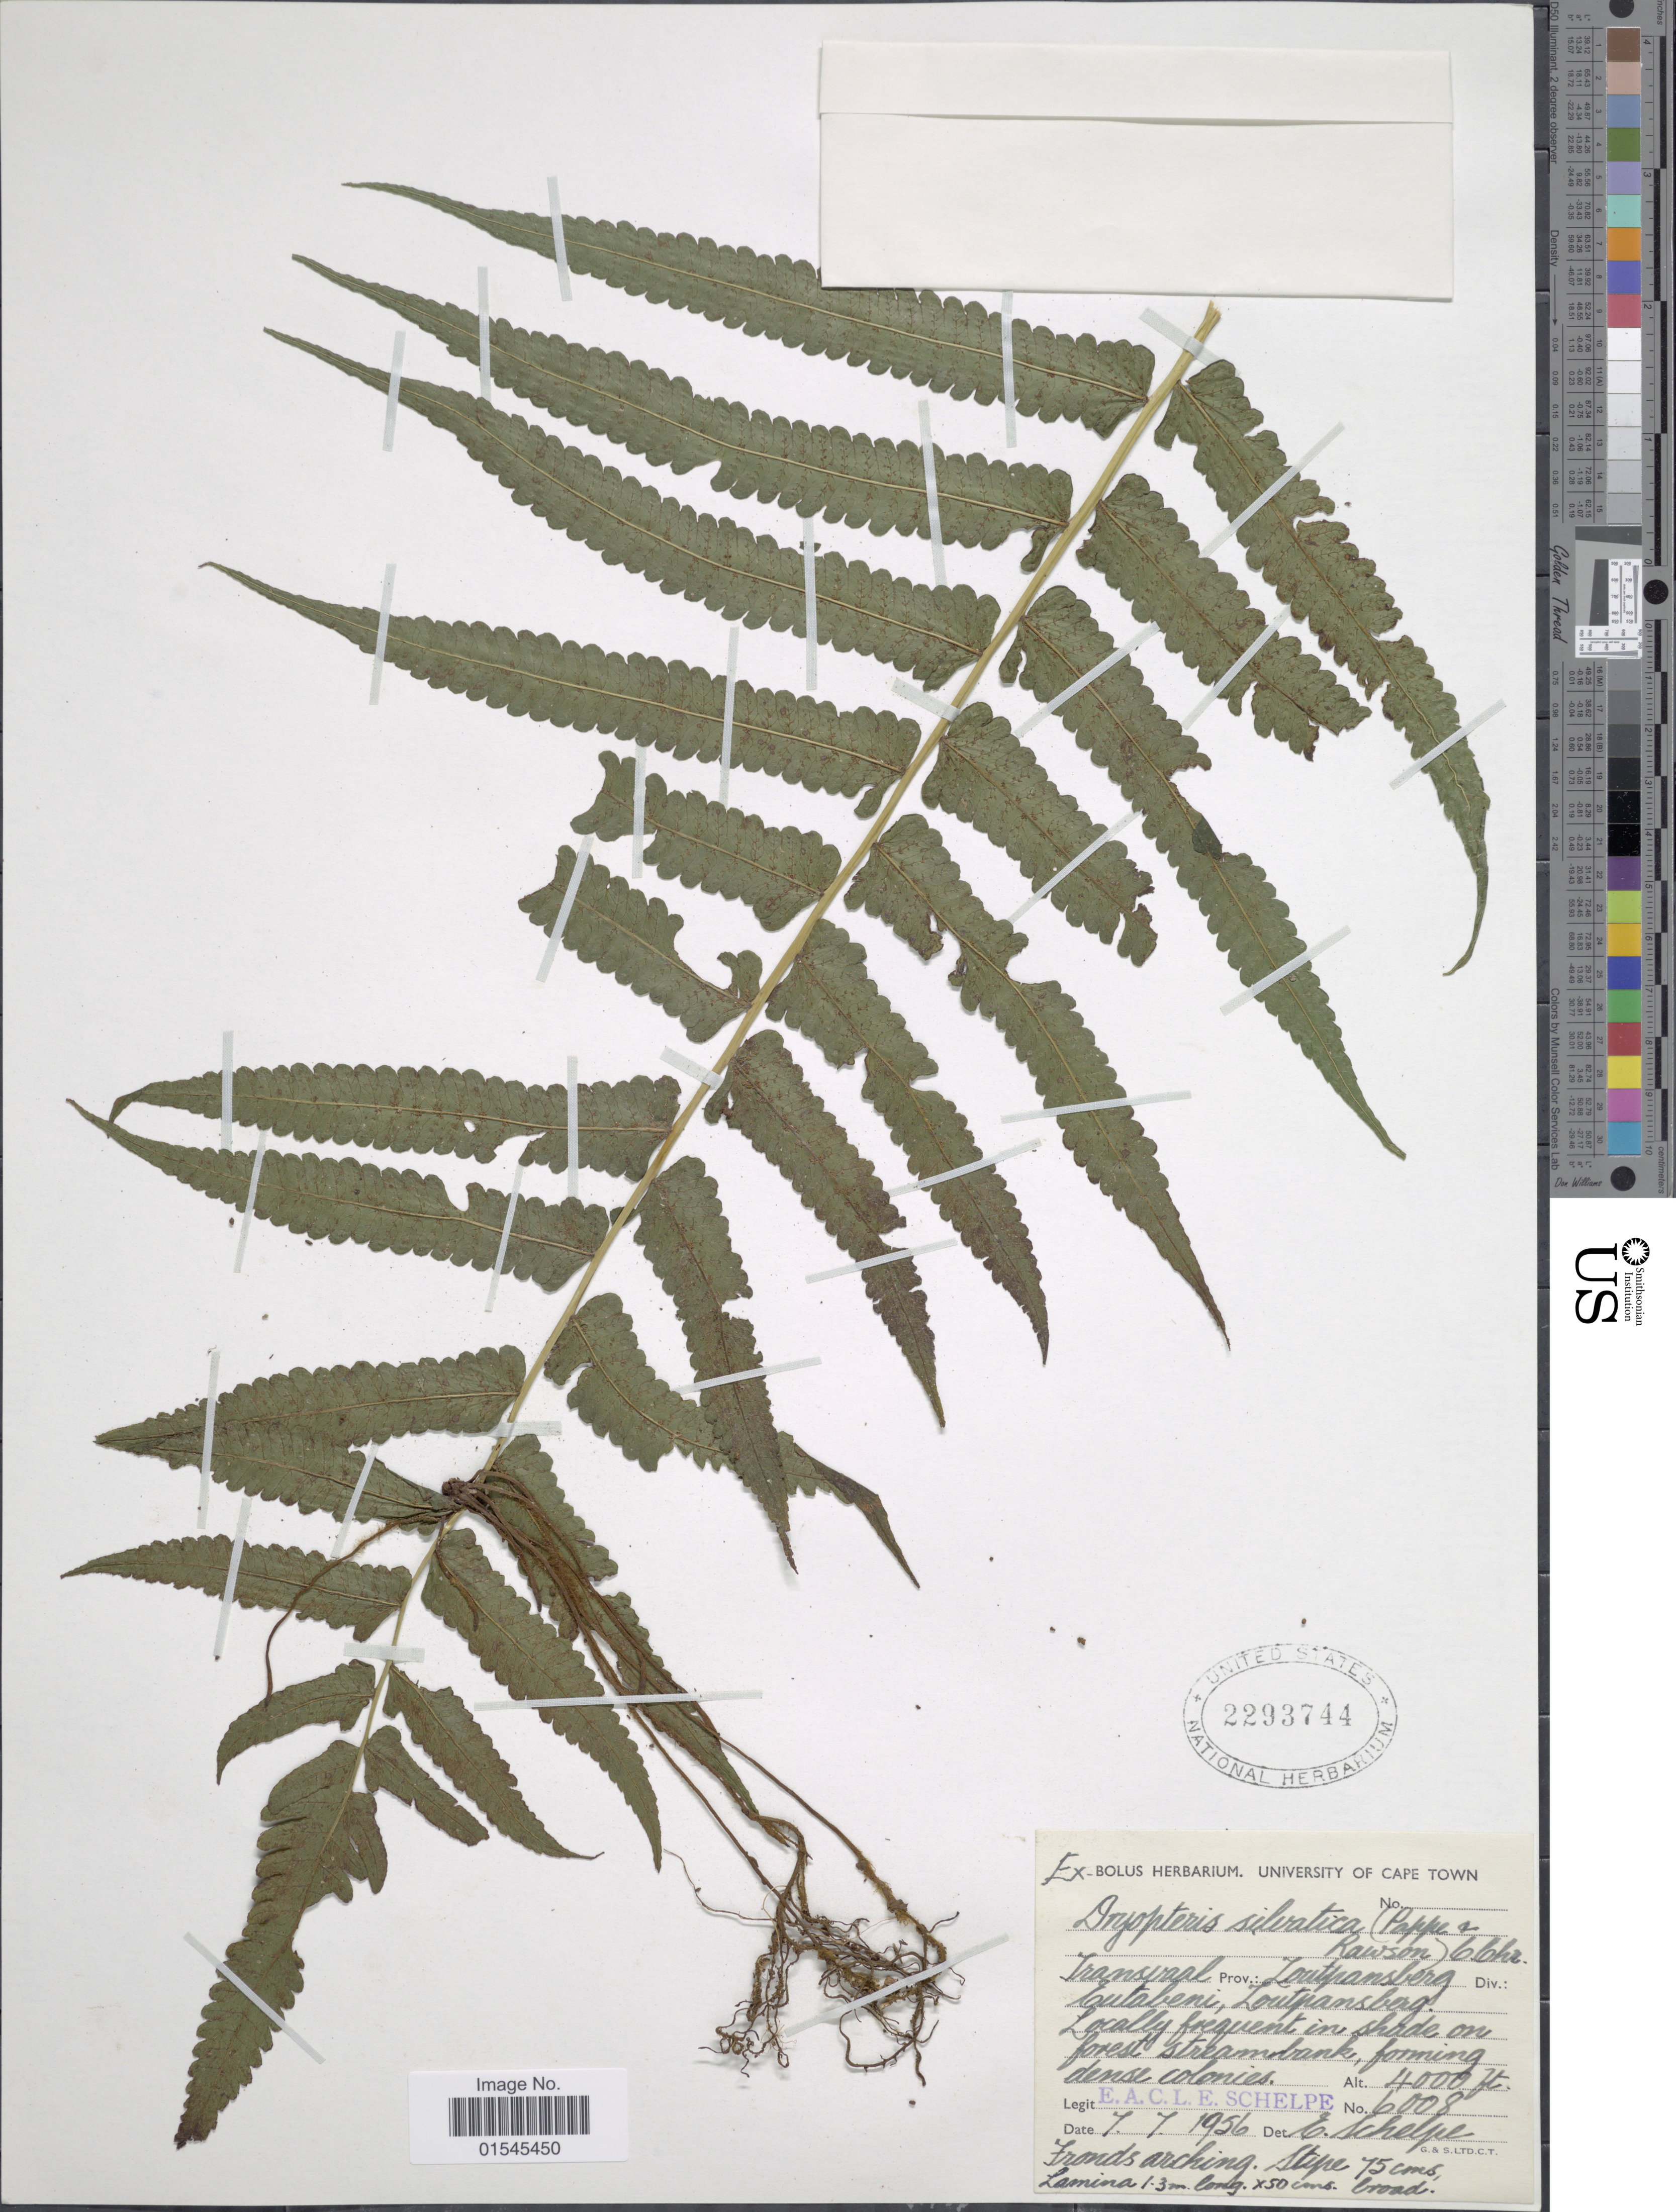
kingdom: Plantae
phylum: Tracheophyta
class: Polypodiopsida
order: Polypodiales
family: Thelypteridaceae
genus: Sphaerostephanos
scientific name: Sphaerostephanos unitus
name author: (L.) Holttum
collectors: E. A. C. L. E. Schelpe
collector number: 6008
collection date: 1956-07-07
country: South Africa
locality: Transvaal, Zoutpansberg. Cutabeni, Loutpansbag. Locally frequent in shade on forest streambank, forming dense colonies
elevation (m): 1219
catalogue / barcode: US 2293744